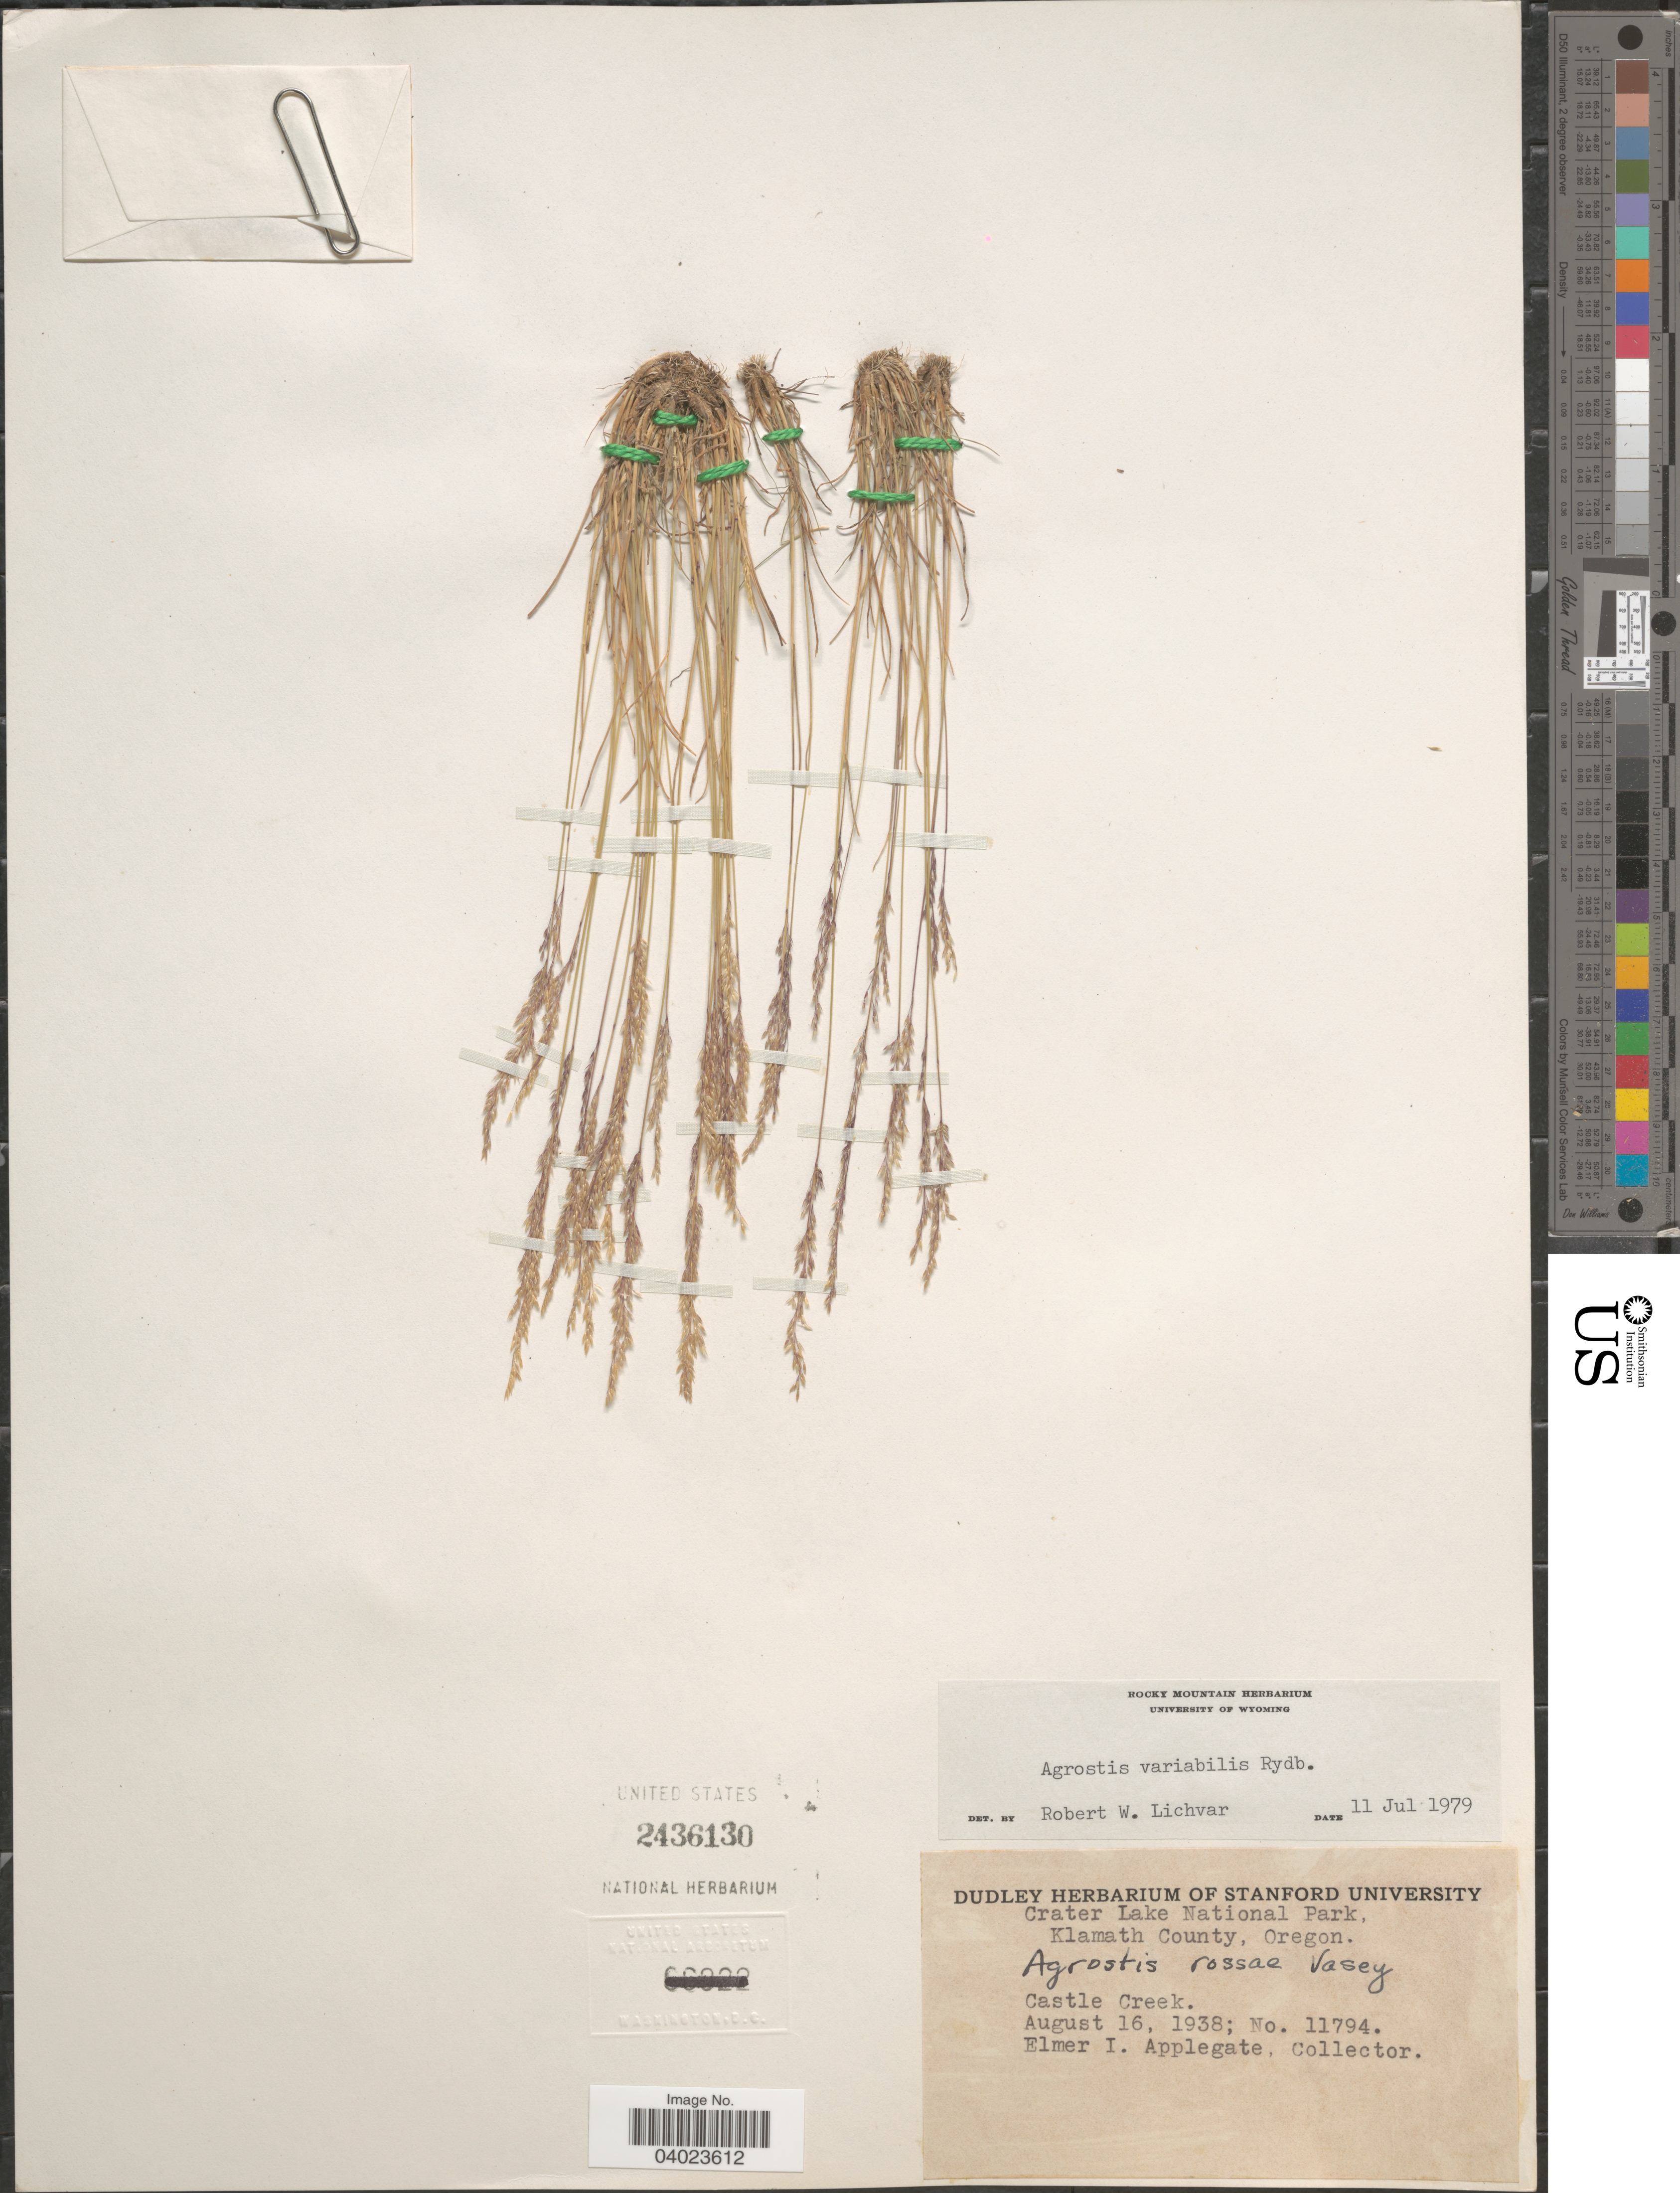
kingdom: Plantae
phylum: Tracheophyta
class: Liliopsida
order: Poales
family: Poaceae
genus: Agrostis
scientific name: Agrostis variabilis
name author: Rydb.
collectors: E. I. Applegate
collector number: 11794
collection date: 1938-08-16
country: United States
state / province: Oregon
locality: Crater Lake National Park. Klamath County. Castle Creek.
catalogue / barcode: US 2436130